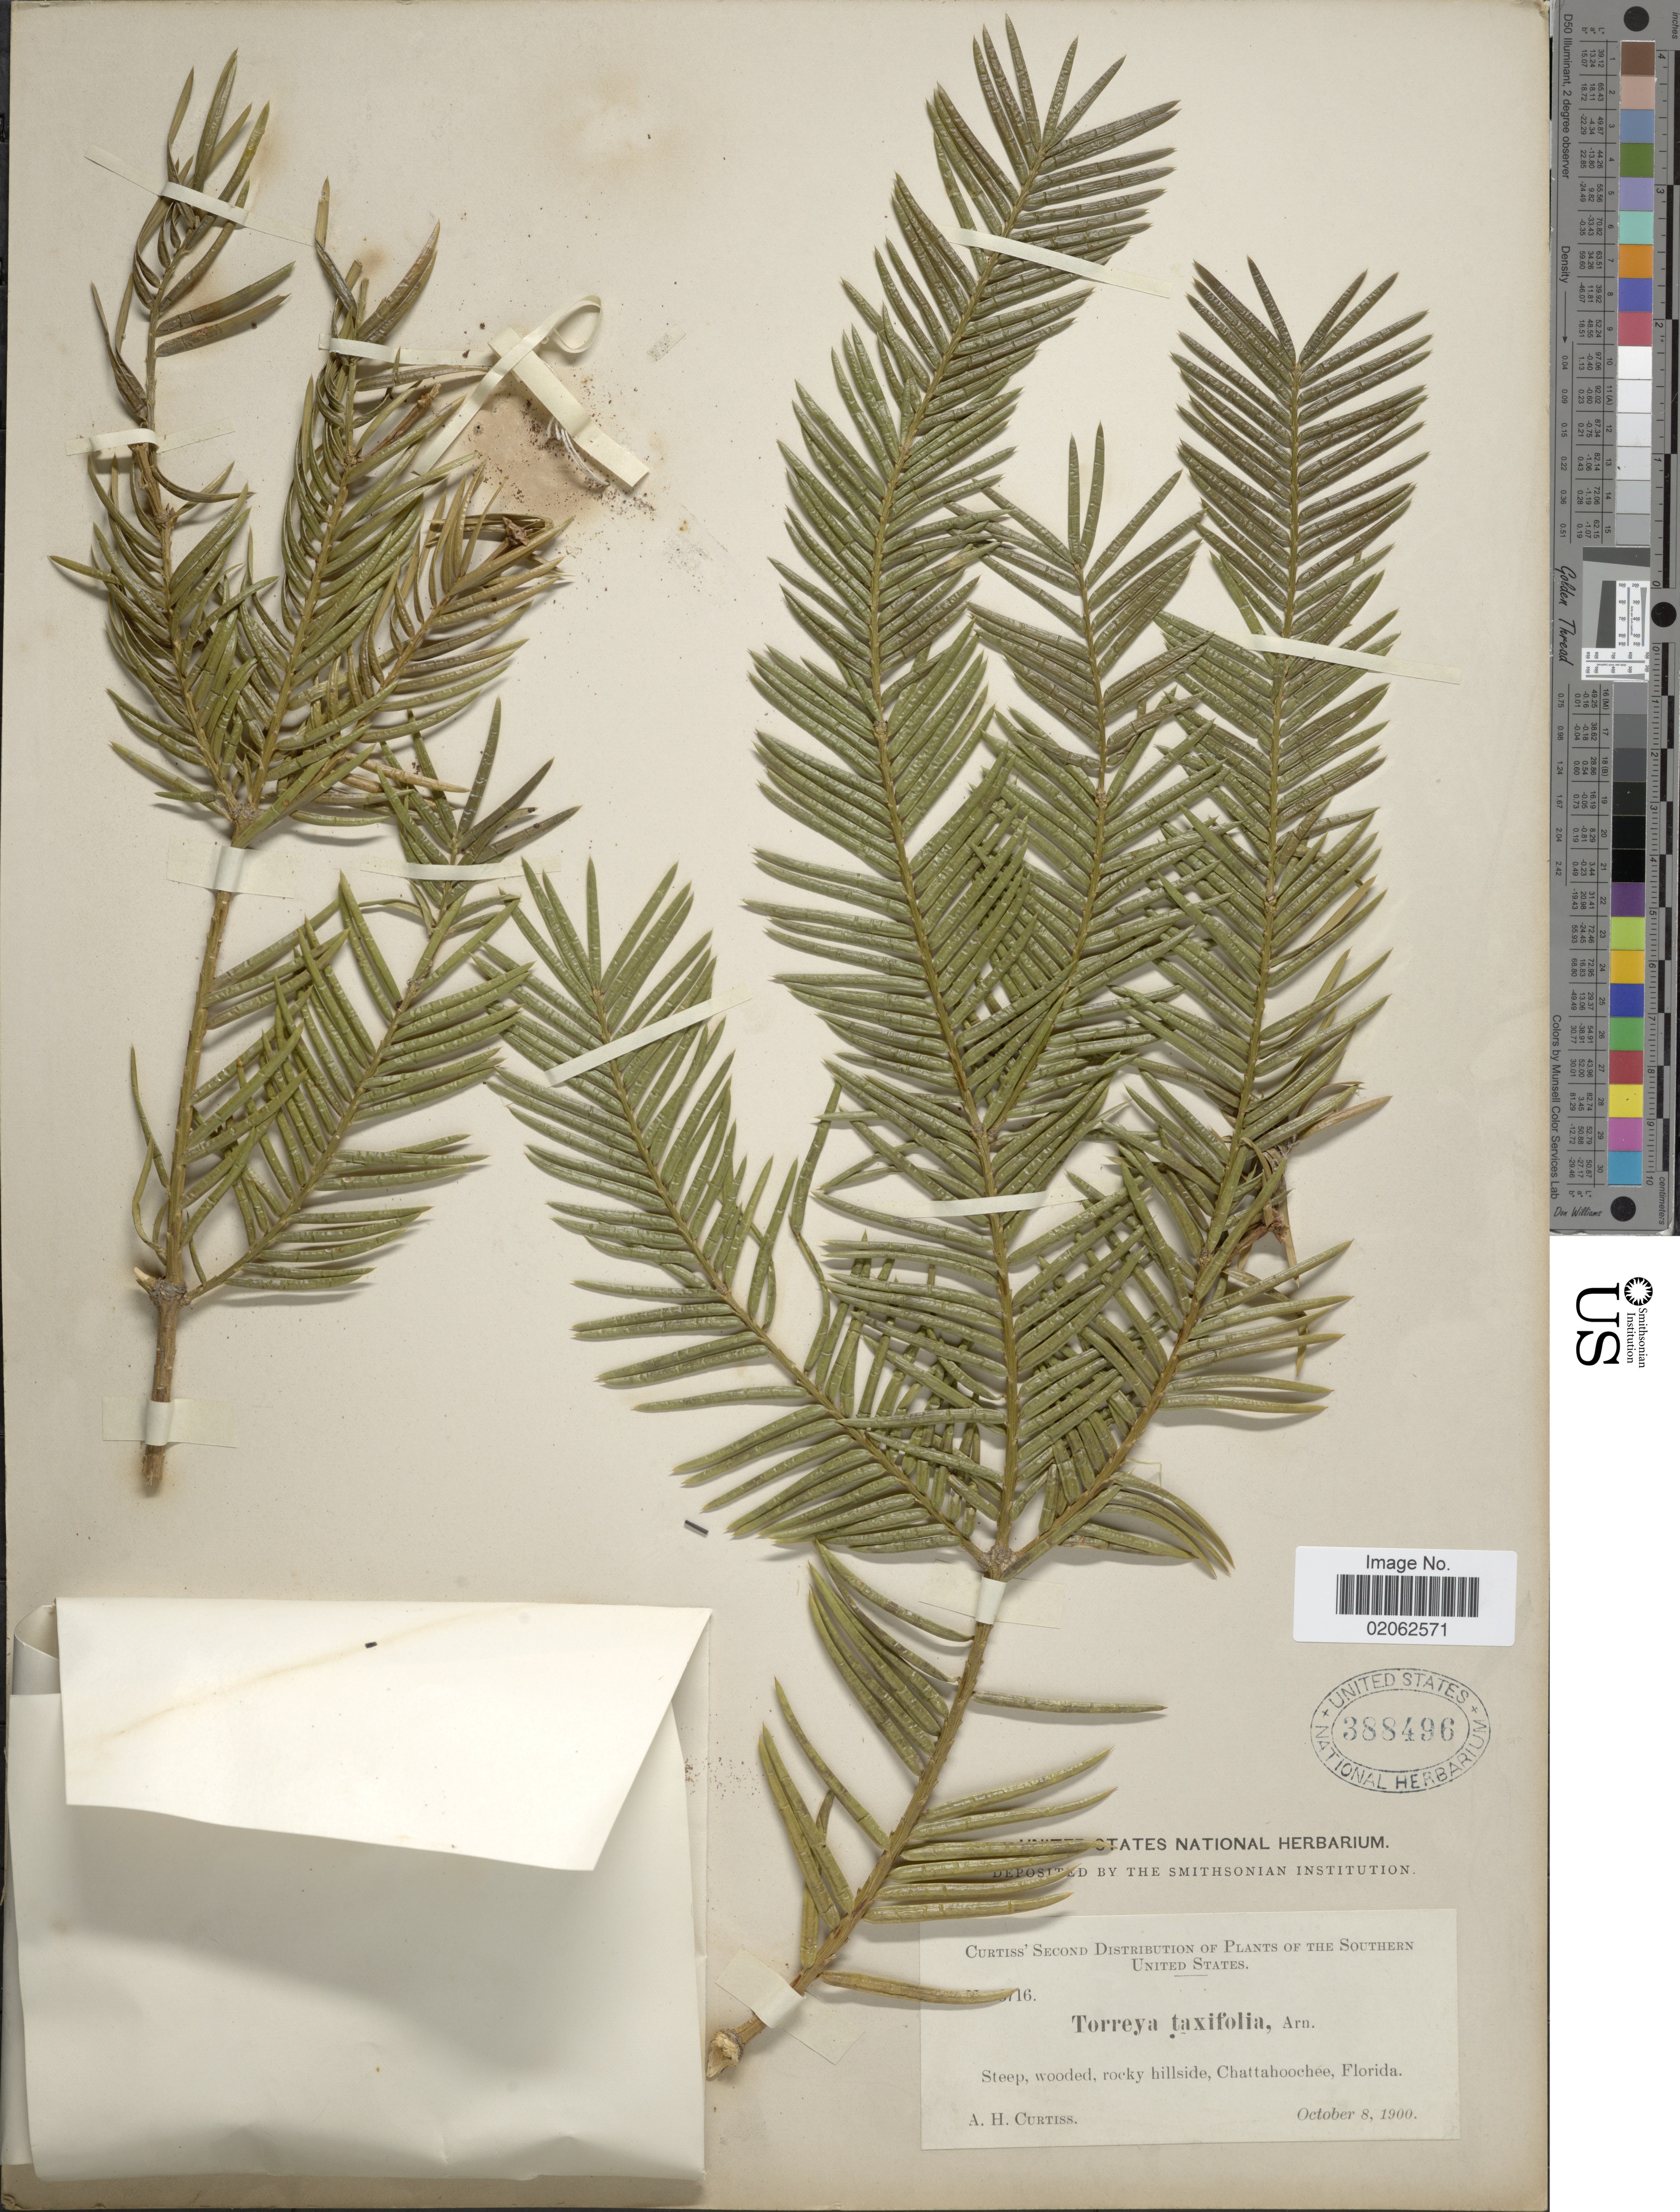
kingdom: Plantae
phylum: Tracheophyta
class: Pinopsida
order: Pinales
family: Taxaceae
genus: Torreya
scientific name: Torreya taxifolia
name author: Arn.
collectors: A. H. Curtiss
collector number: !16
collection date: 1900-10-08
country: United States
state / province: Florida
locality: Southern United States. Steep, wooded, rocky hillside, Chattahoochee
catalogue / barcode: US 388496